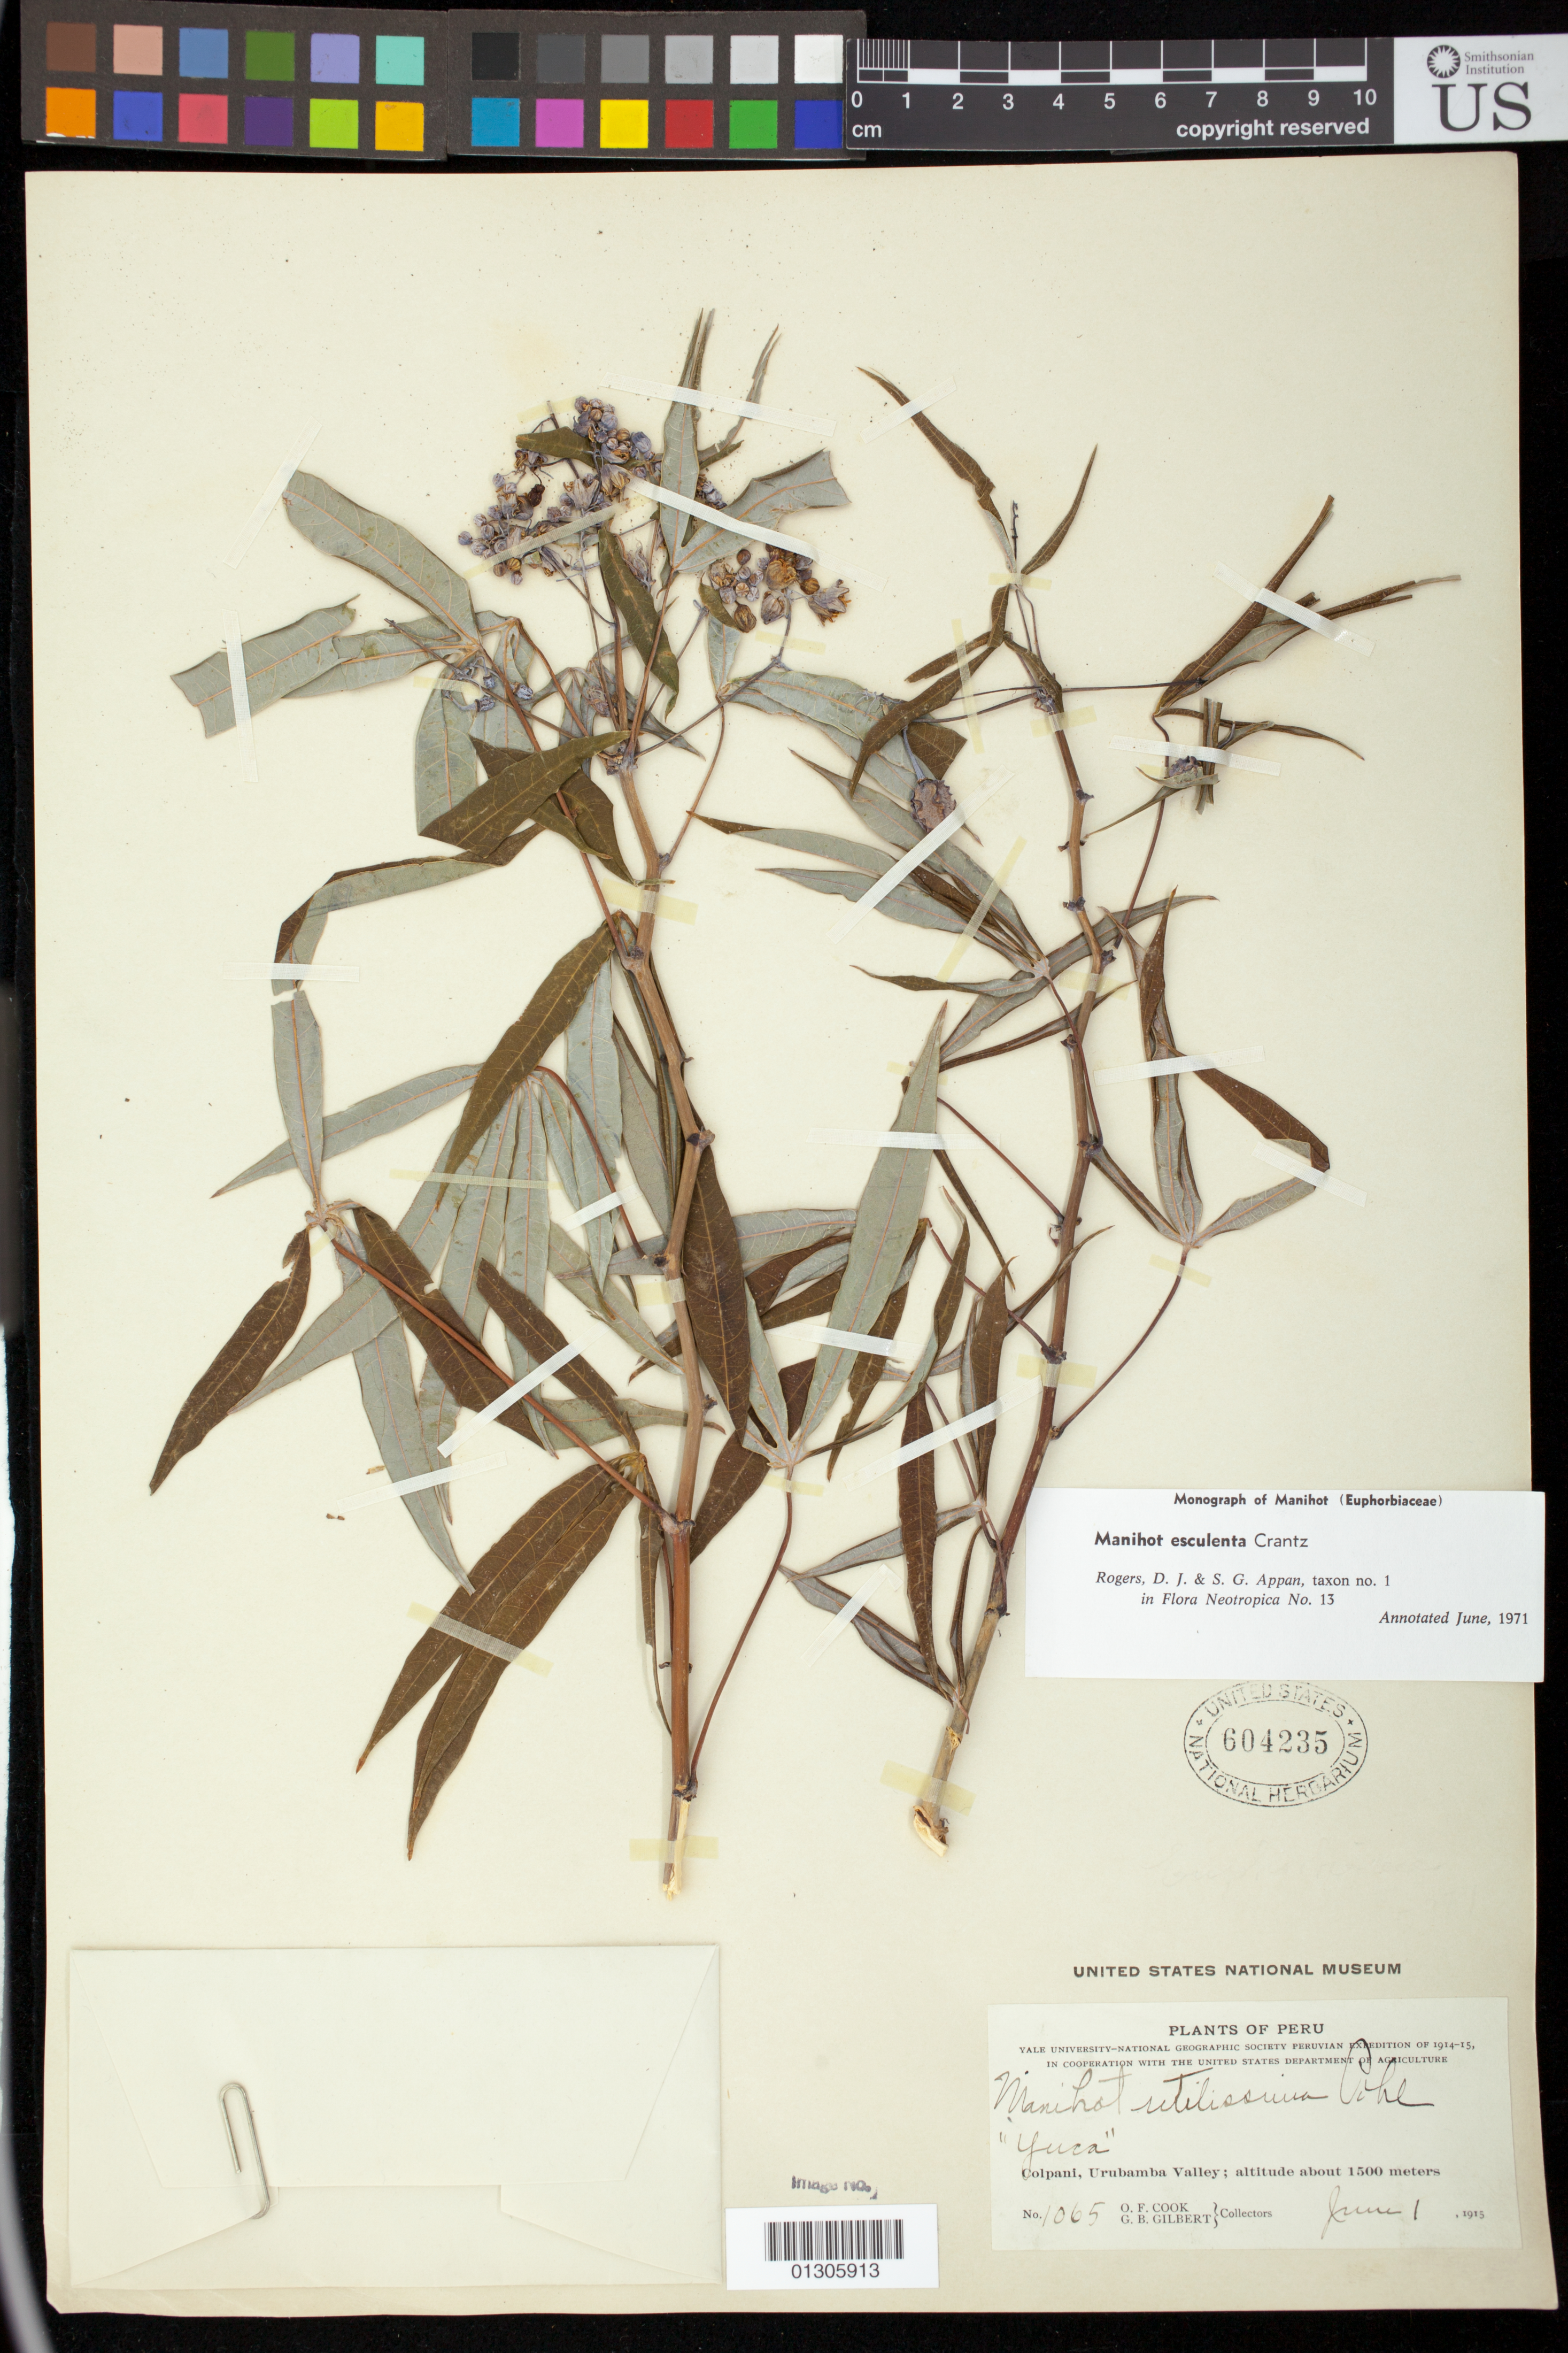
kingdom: Plantae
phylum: Tracheophyta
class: Magnoliopsida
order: Malpighiales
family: Euphorbiaceae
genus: Manihot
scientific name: Manihot esculenta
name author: Crantz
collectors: O. F. Cook & G. B. Gilbert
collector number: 1065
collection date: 1915-01-06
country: Peru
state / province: Cusco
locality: Colpani, Urubamba Valley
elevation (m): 1500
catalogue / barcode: US 604235